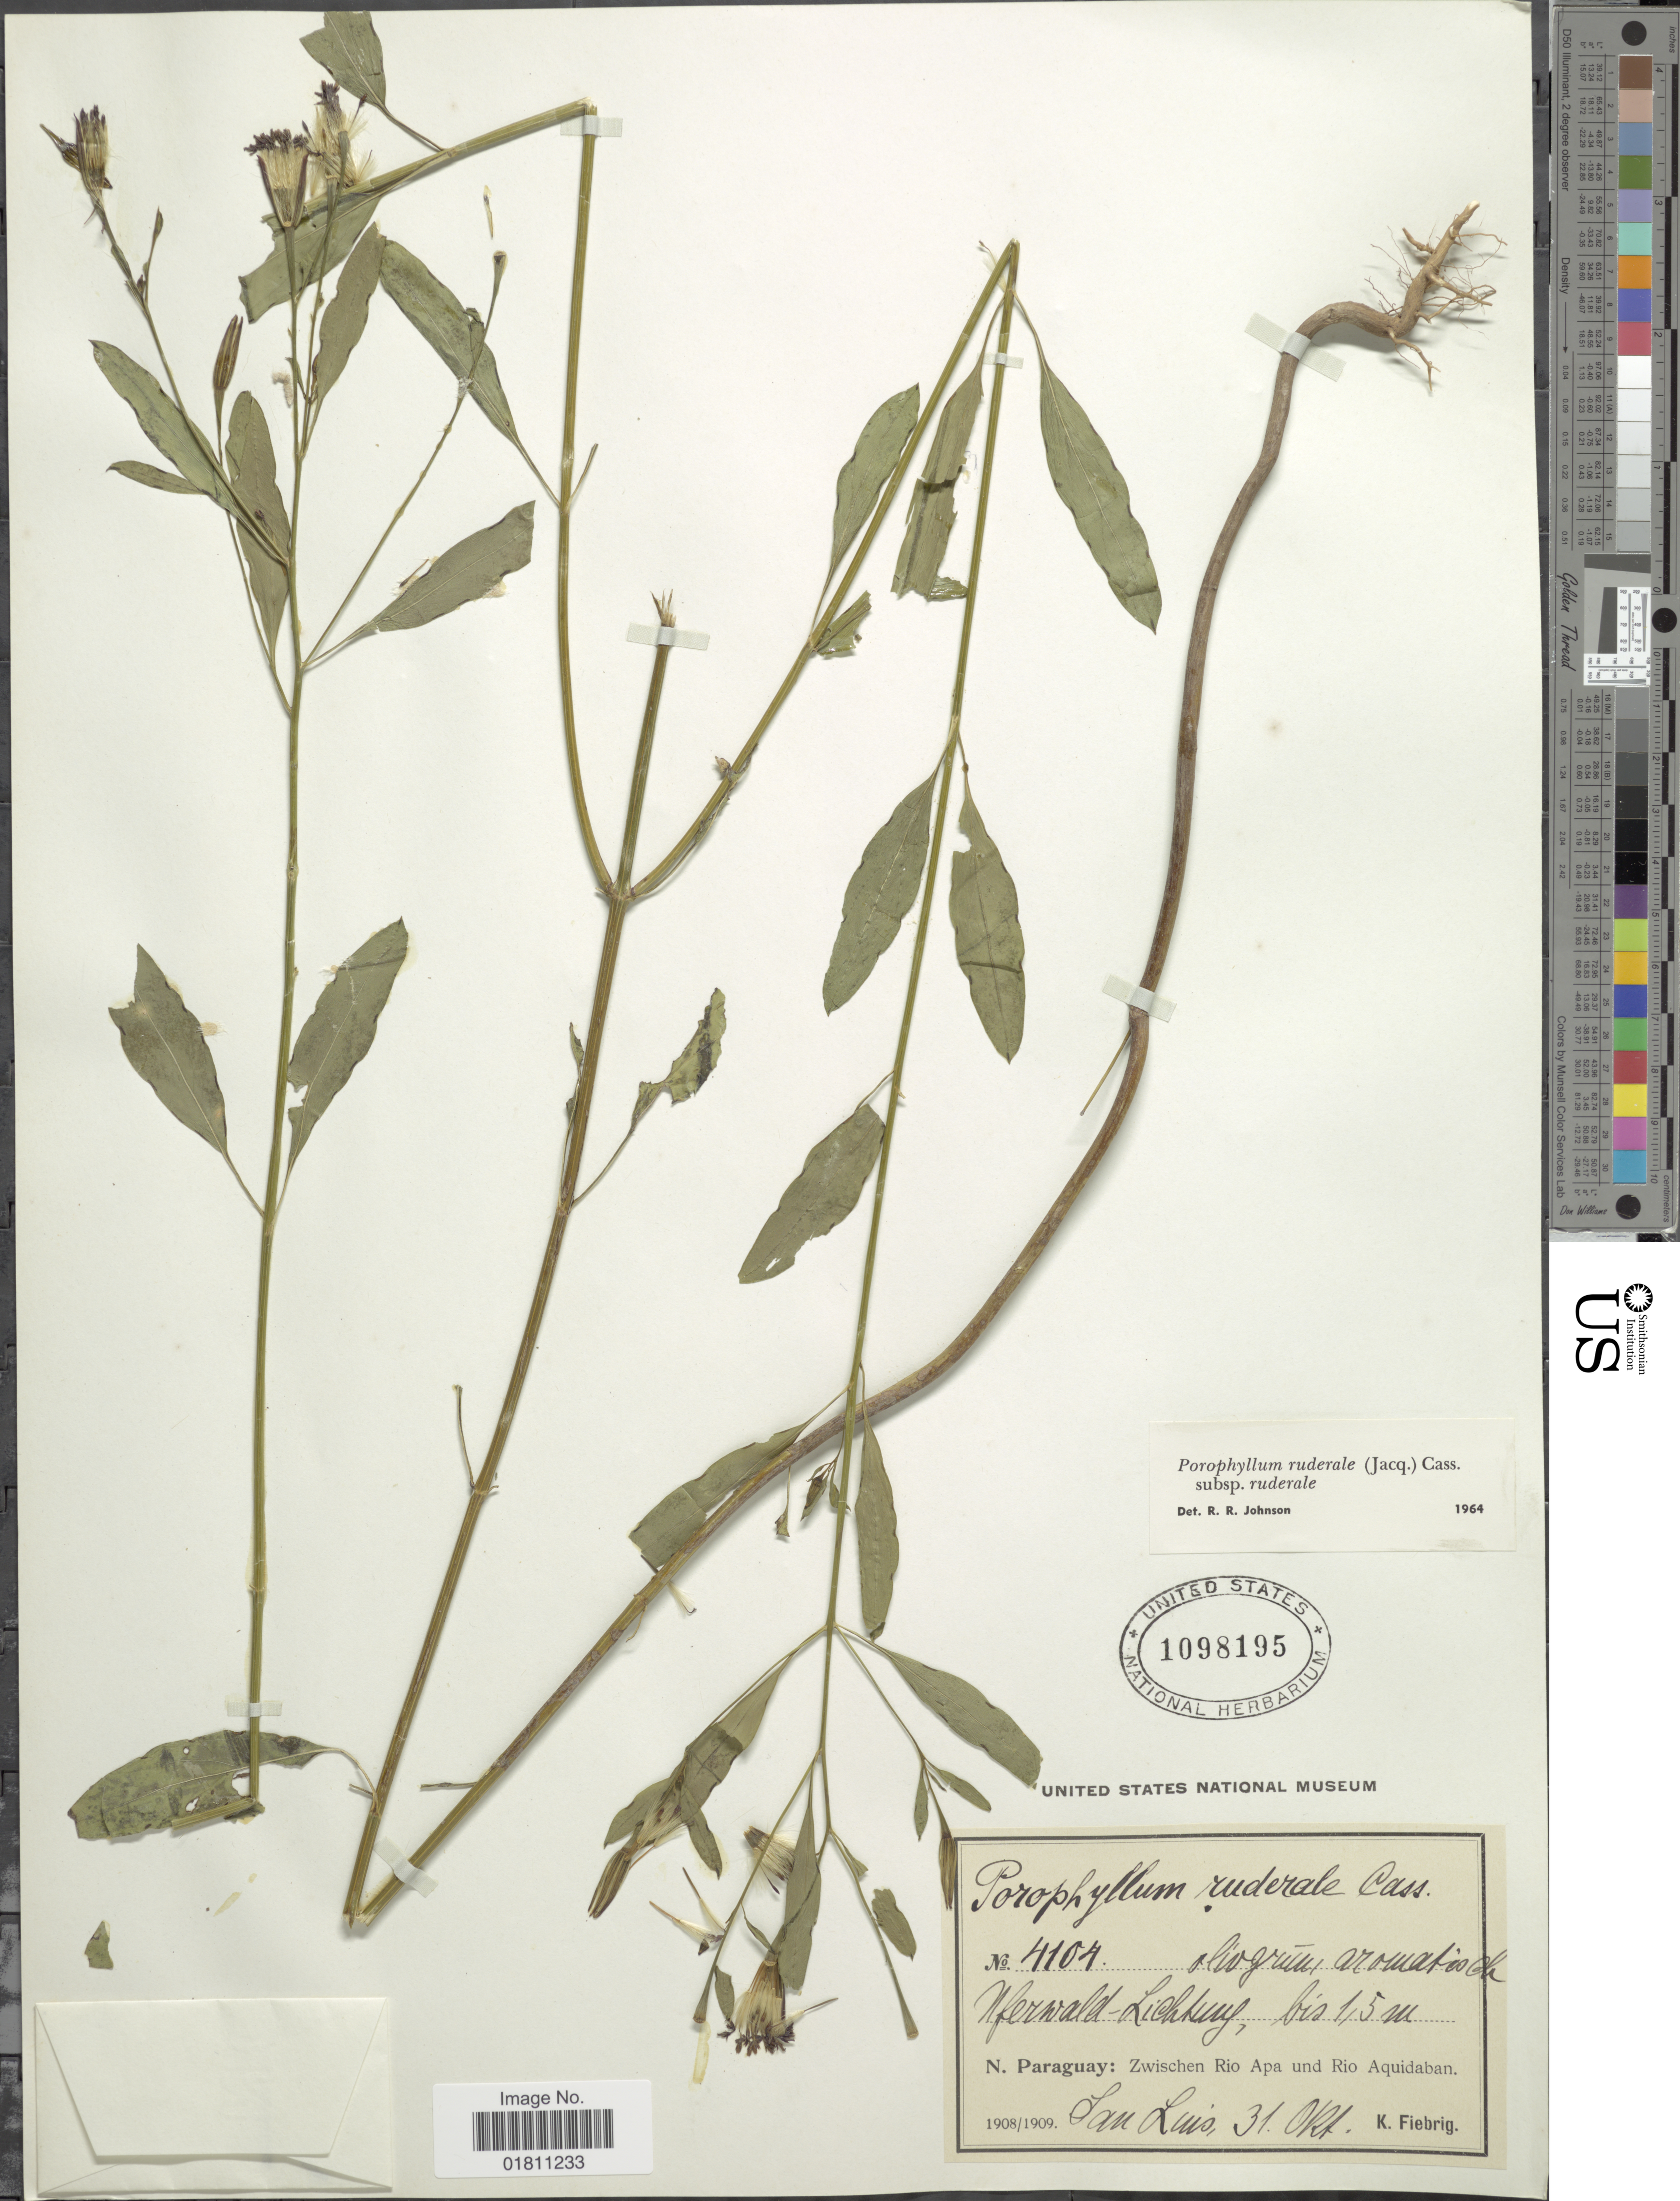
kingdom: Plantae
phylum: Tracheophyta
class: Magnoliopsida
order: Asterales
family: Asteraceae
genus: Porophyllum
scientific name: Porophyllum ruderale subsp. ruderale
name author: (Jacq.) Cass.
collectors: K. Fiebrig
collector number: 4104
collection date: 1908-10-31/1909-10-31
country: Paraguay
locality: N. paraguay. Zwischen Rio Apa und Rio Aquidban. San Luis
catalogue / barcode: US 1098195